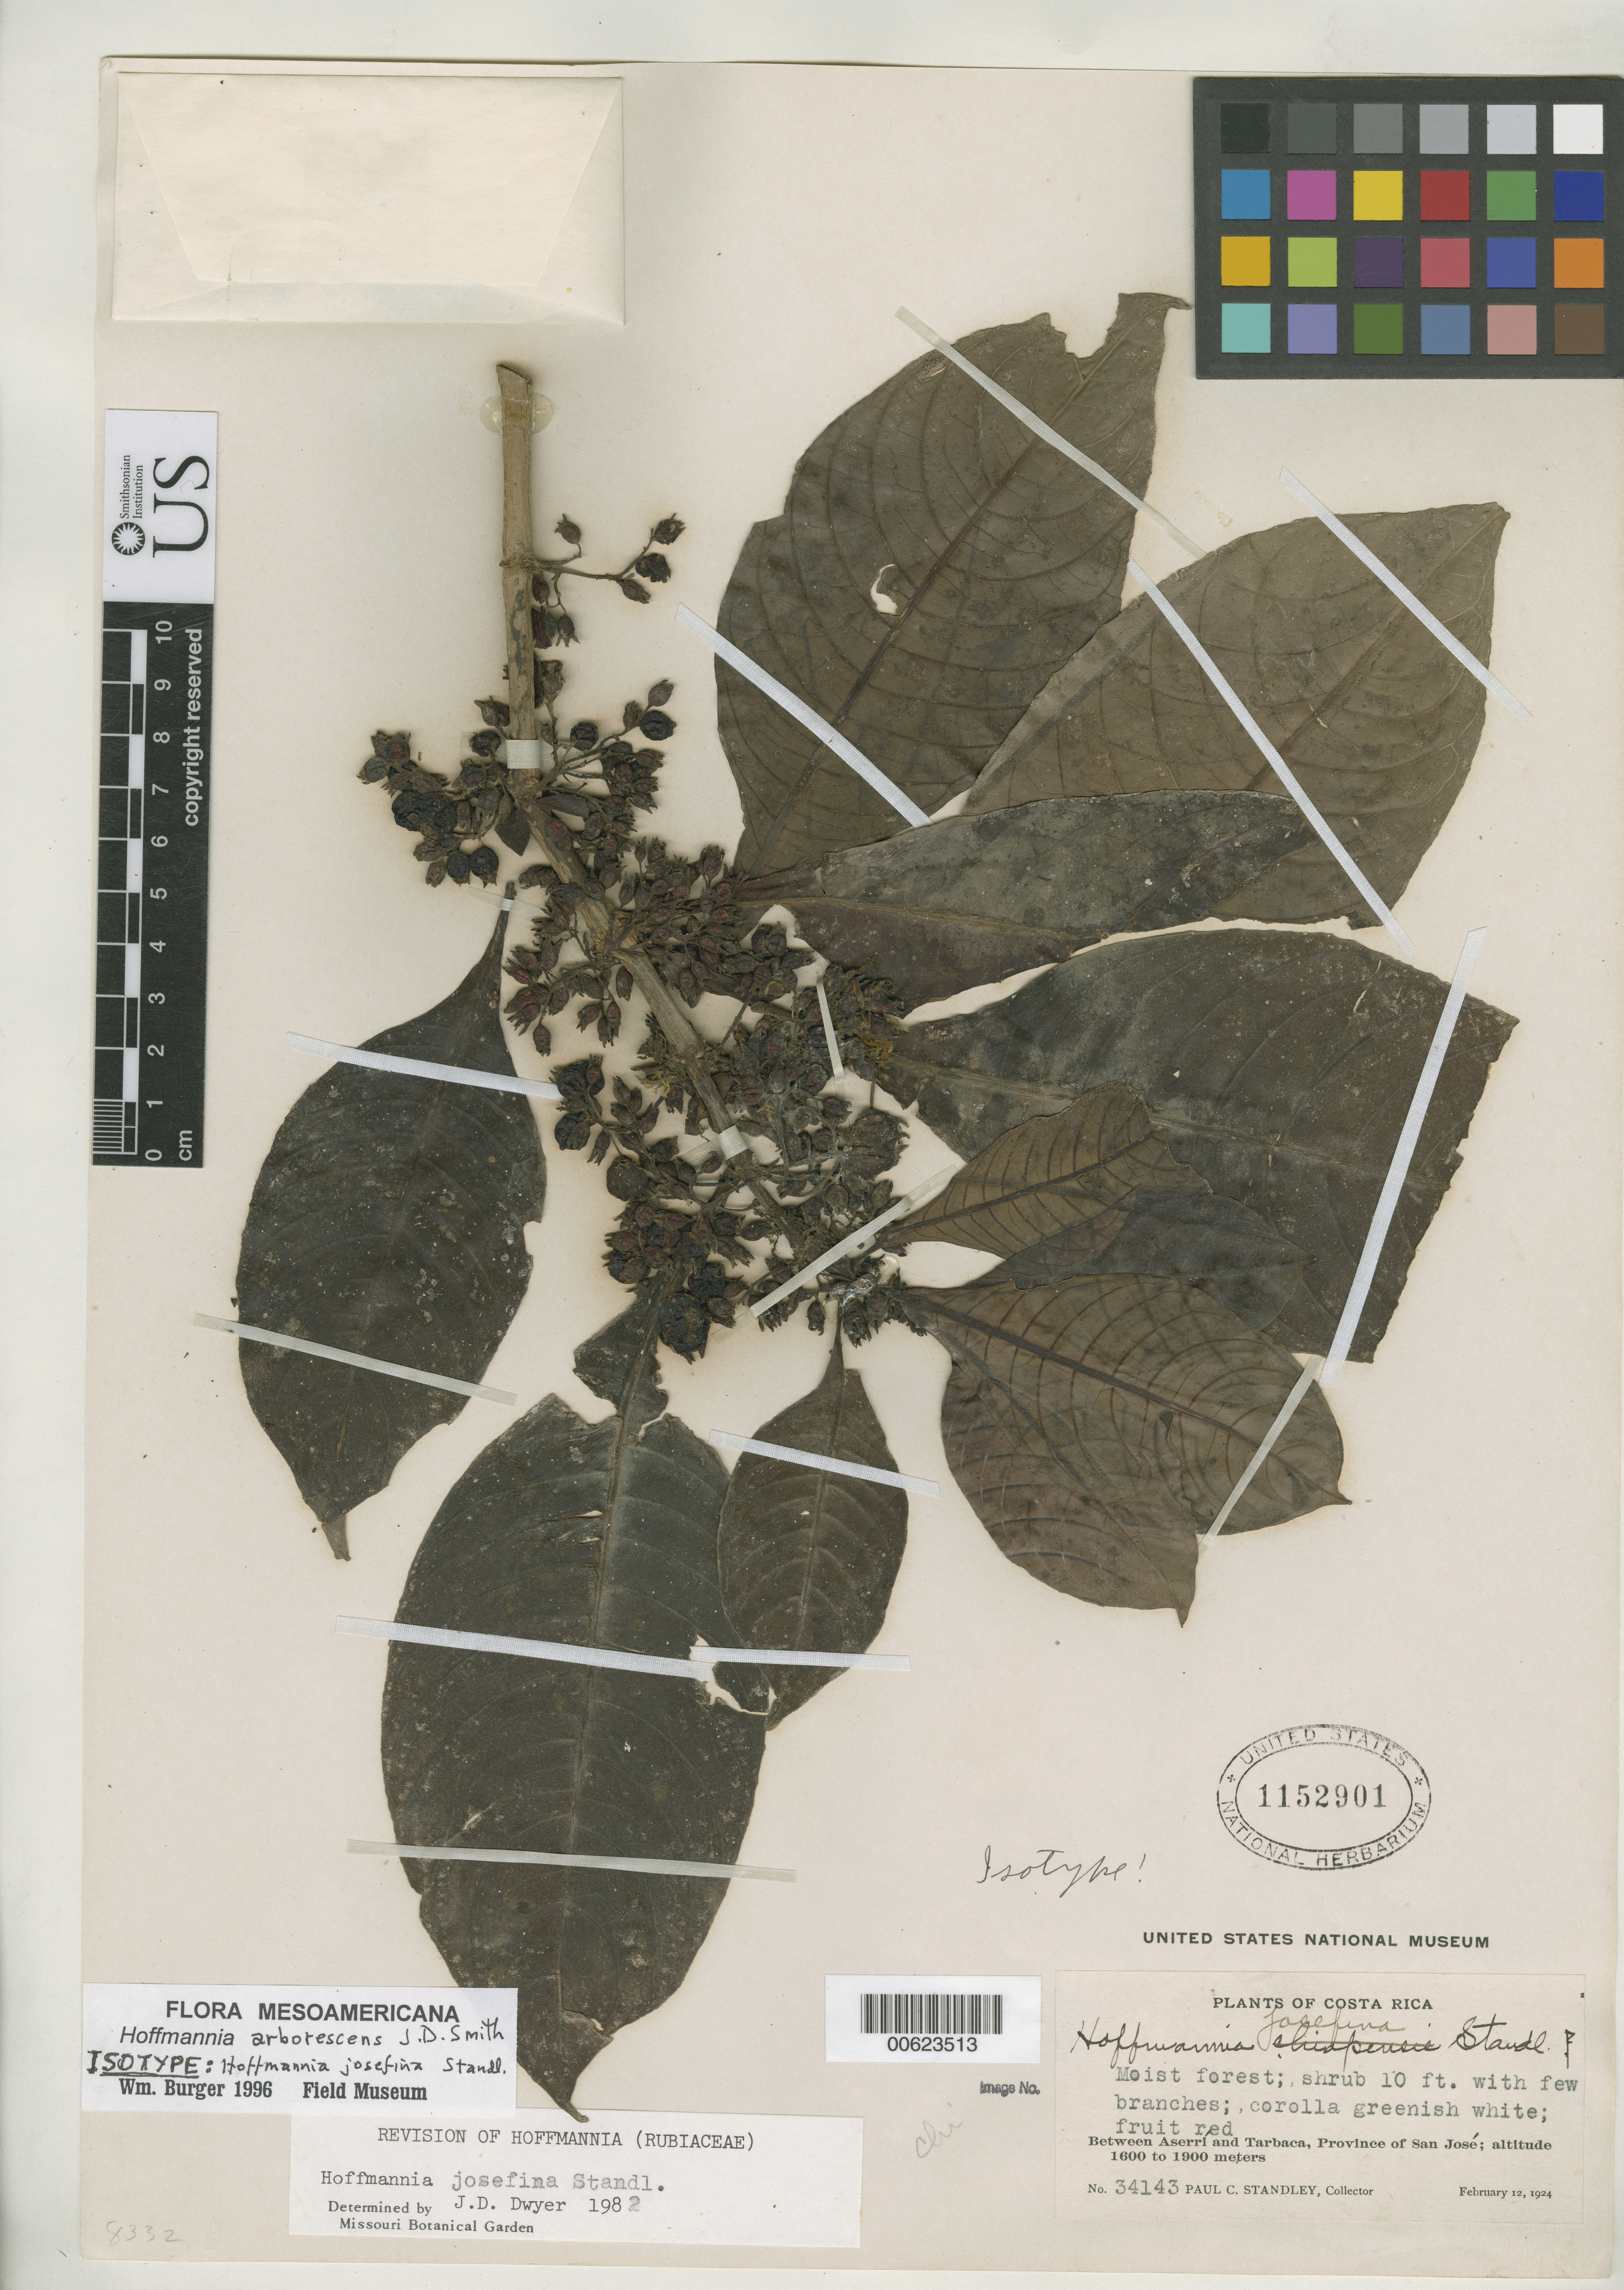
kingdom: Plantae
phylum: Tracheophyta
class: Magnoliopsida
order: Gentianales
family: Rubiaceae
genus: Hoffmannia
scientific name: Hoffmannia josephina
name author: Standl.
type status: Isotype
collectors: P. C. Standley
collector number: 34143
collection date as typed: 12 Feb 1924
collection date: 1924-02-12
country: Costa Rica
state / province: San José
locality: Between Aserri and Tarbaca.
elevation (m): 1600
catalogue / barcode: US 1152901